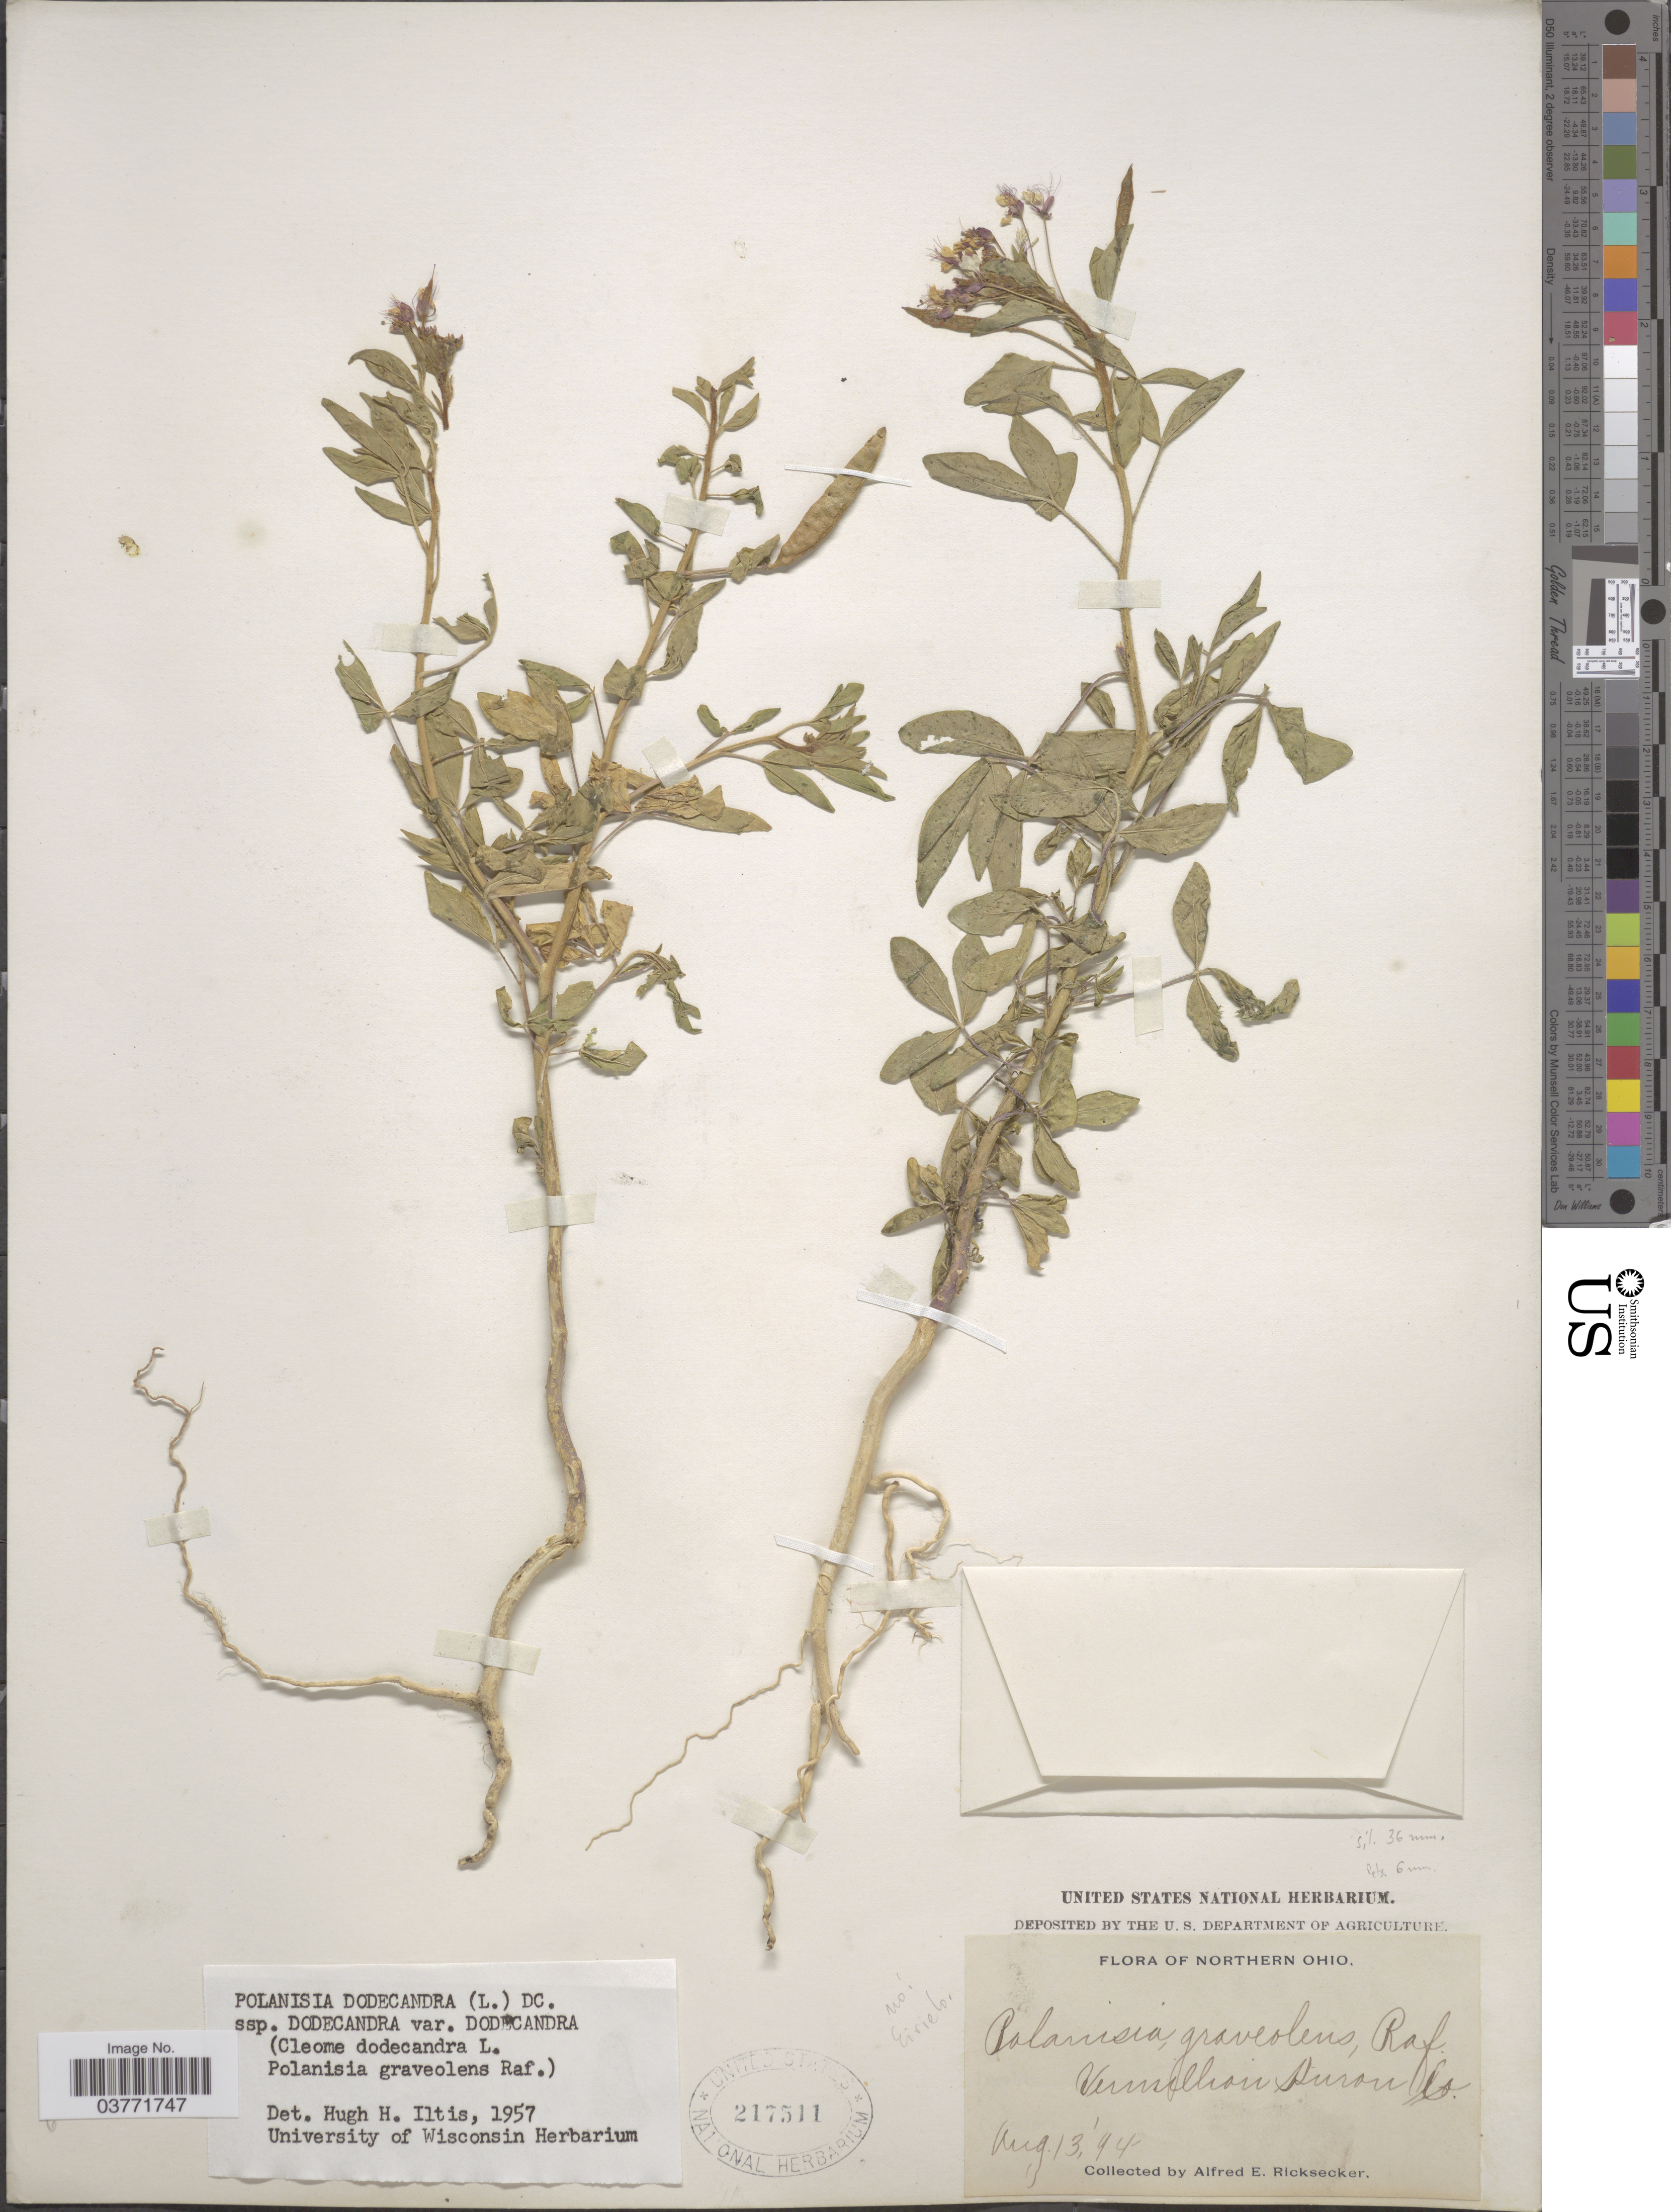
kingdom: Plantae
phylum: Tracheophyta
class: Magnoliopsida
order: Brassicales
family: Cleomaceae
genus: Polanisia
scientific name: Polanisia dodecandra subsp. dodecandra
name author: (L.) DC.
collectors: A. E. Ricksecker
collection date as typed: Transcribed d/m/y: 13/8/94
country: United States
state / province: Ohio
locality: Northern Ohio. Vermillion Huron Co. Erie Co.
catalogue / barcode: US 217511